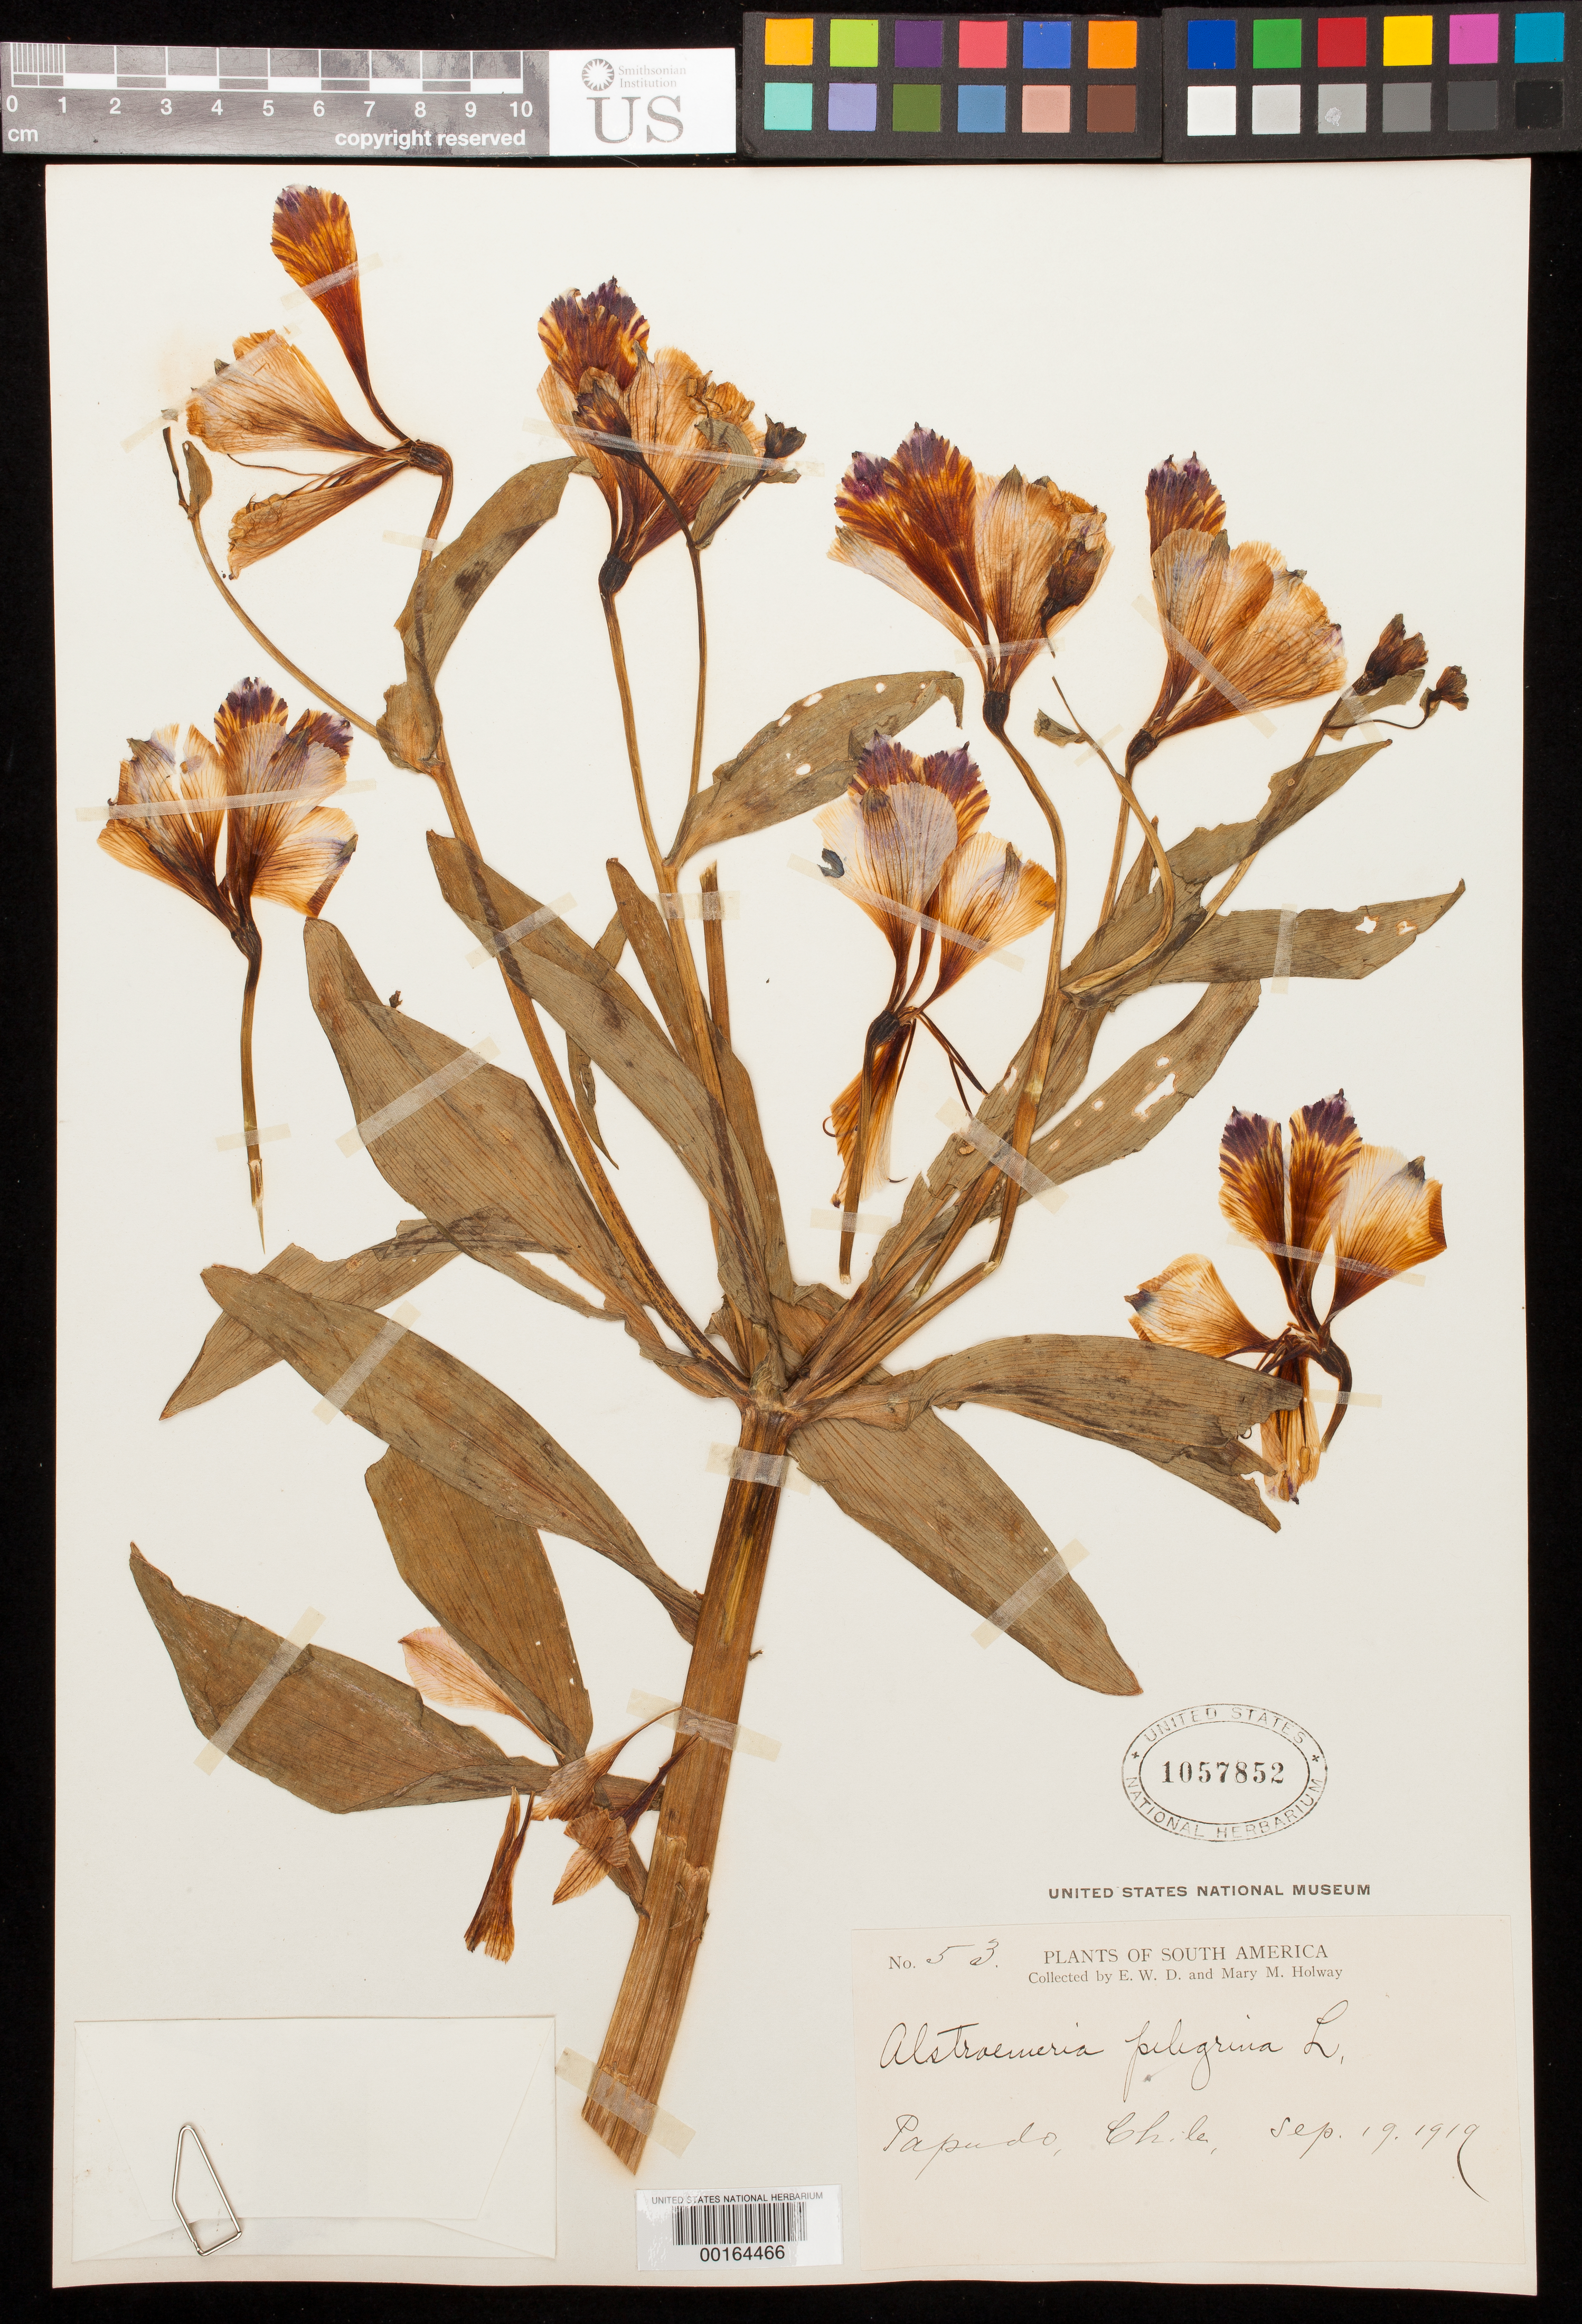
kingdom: Plantae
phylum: Tracheophyta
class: Liliopsida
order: Liliales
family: Alstroemeriaceae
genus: Alstroemeria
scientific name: Alstroemeria pelegrina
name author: L.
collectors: E. W. D. Holway & M. M. Holway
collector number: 53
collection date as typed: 19 Sep 1919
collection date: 1919-09-19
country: Chile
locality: Papudo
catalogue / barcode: US 1057852